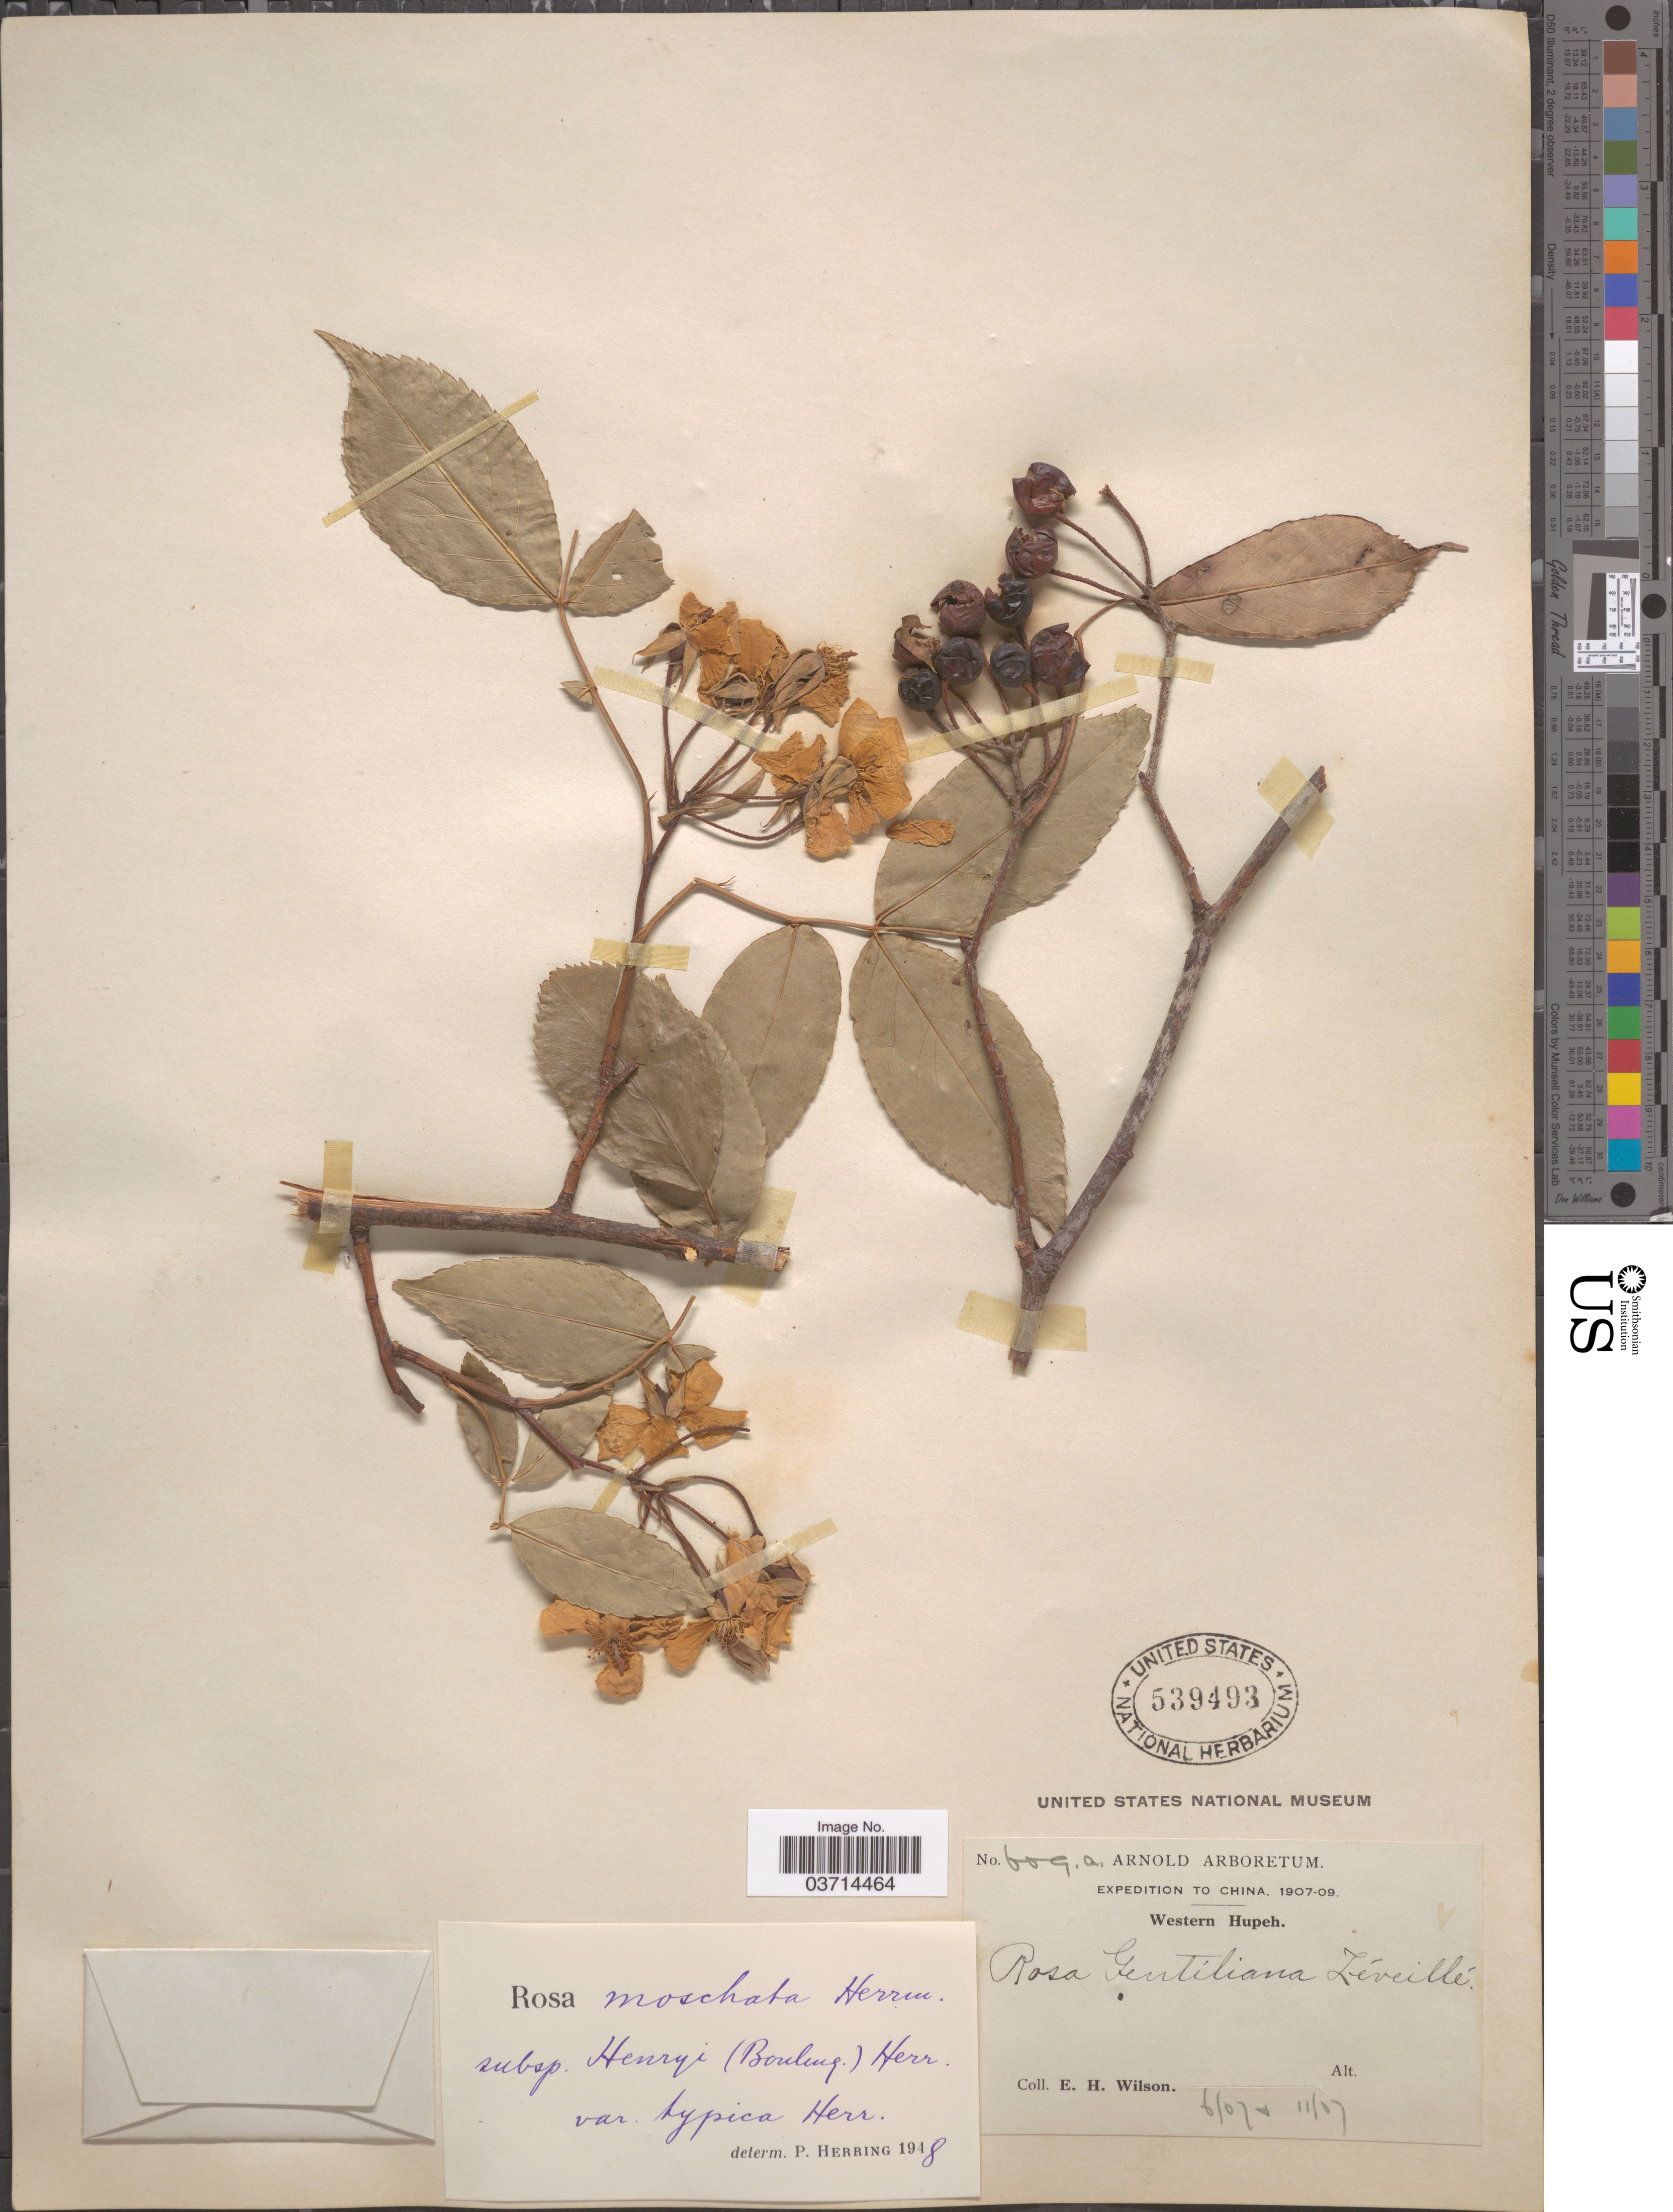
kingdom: Plantae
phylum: Tracheophyta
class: Magnoliopsida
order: Rosales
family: Rosaceae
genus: Rosa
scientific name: Rosa henryi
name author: Boulenger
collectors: E. Wilson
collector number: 609a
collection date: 1907-06/1907-11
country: China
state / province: Hubei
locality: Western Hupeh.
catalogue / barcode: US 539493